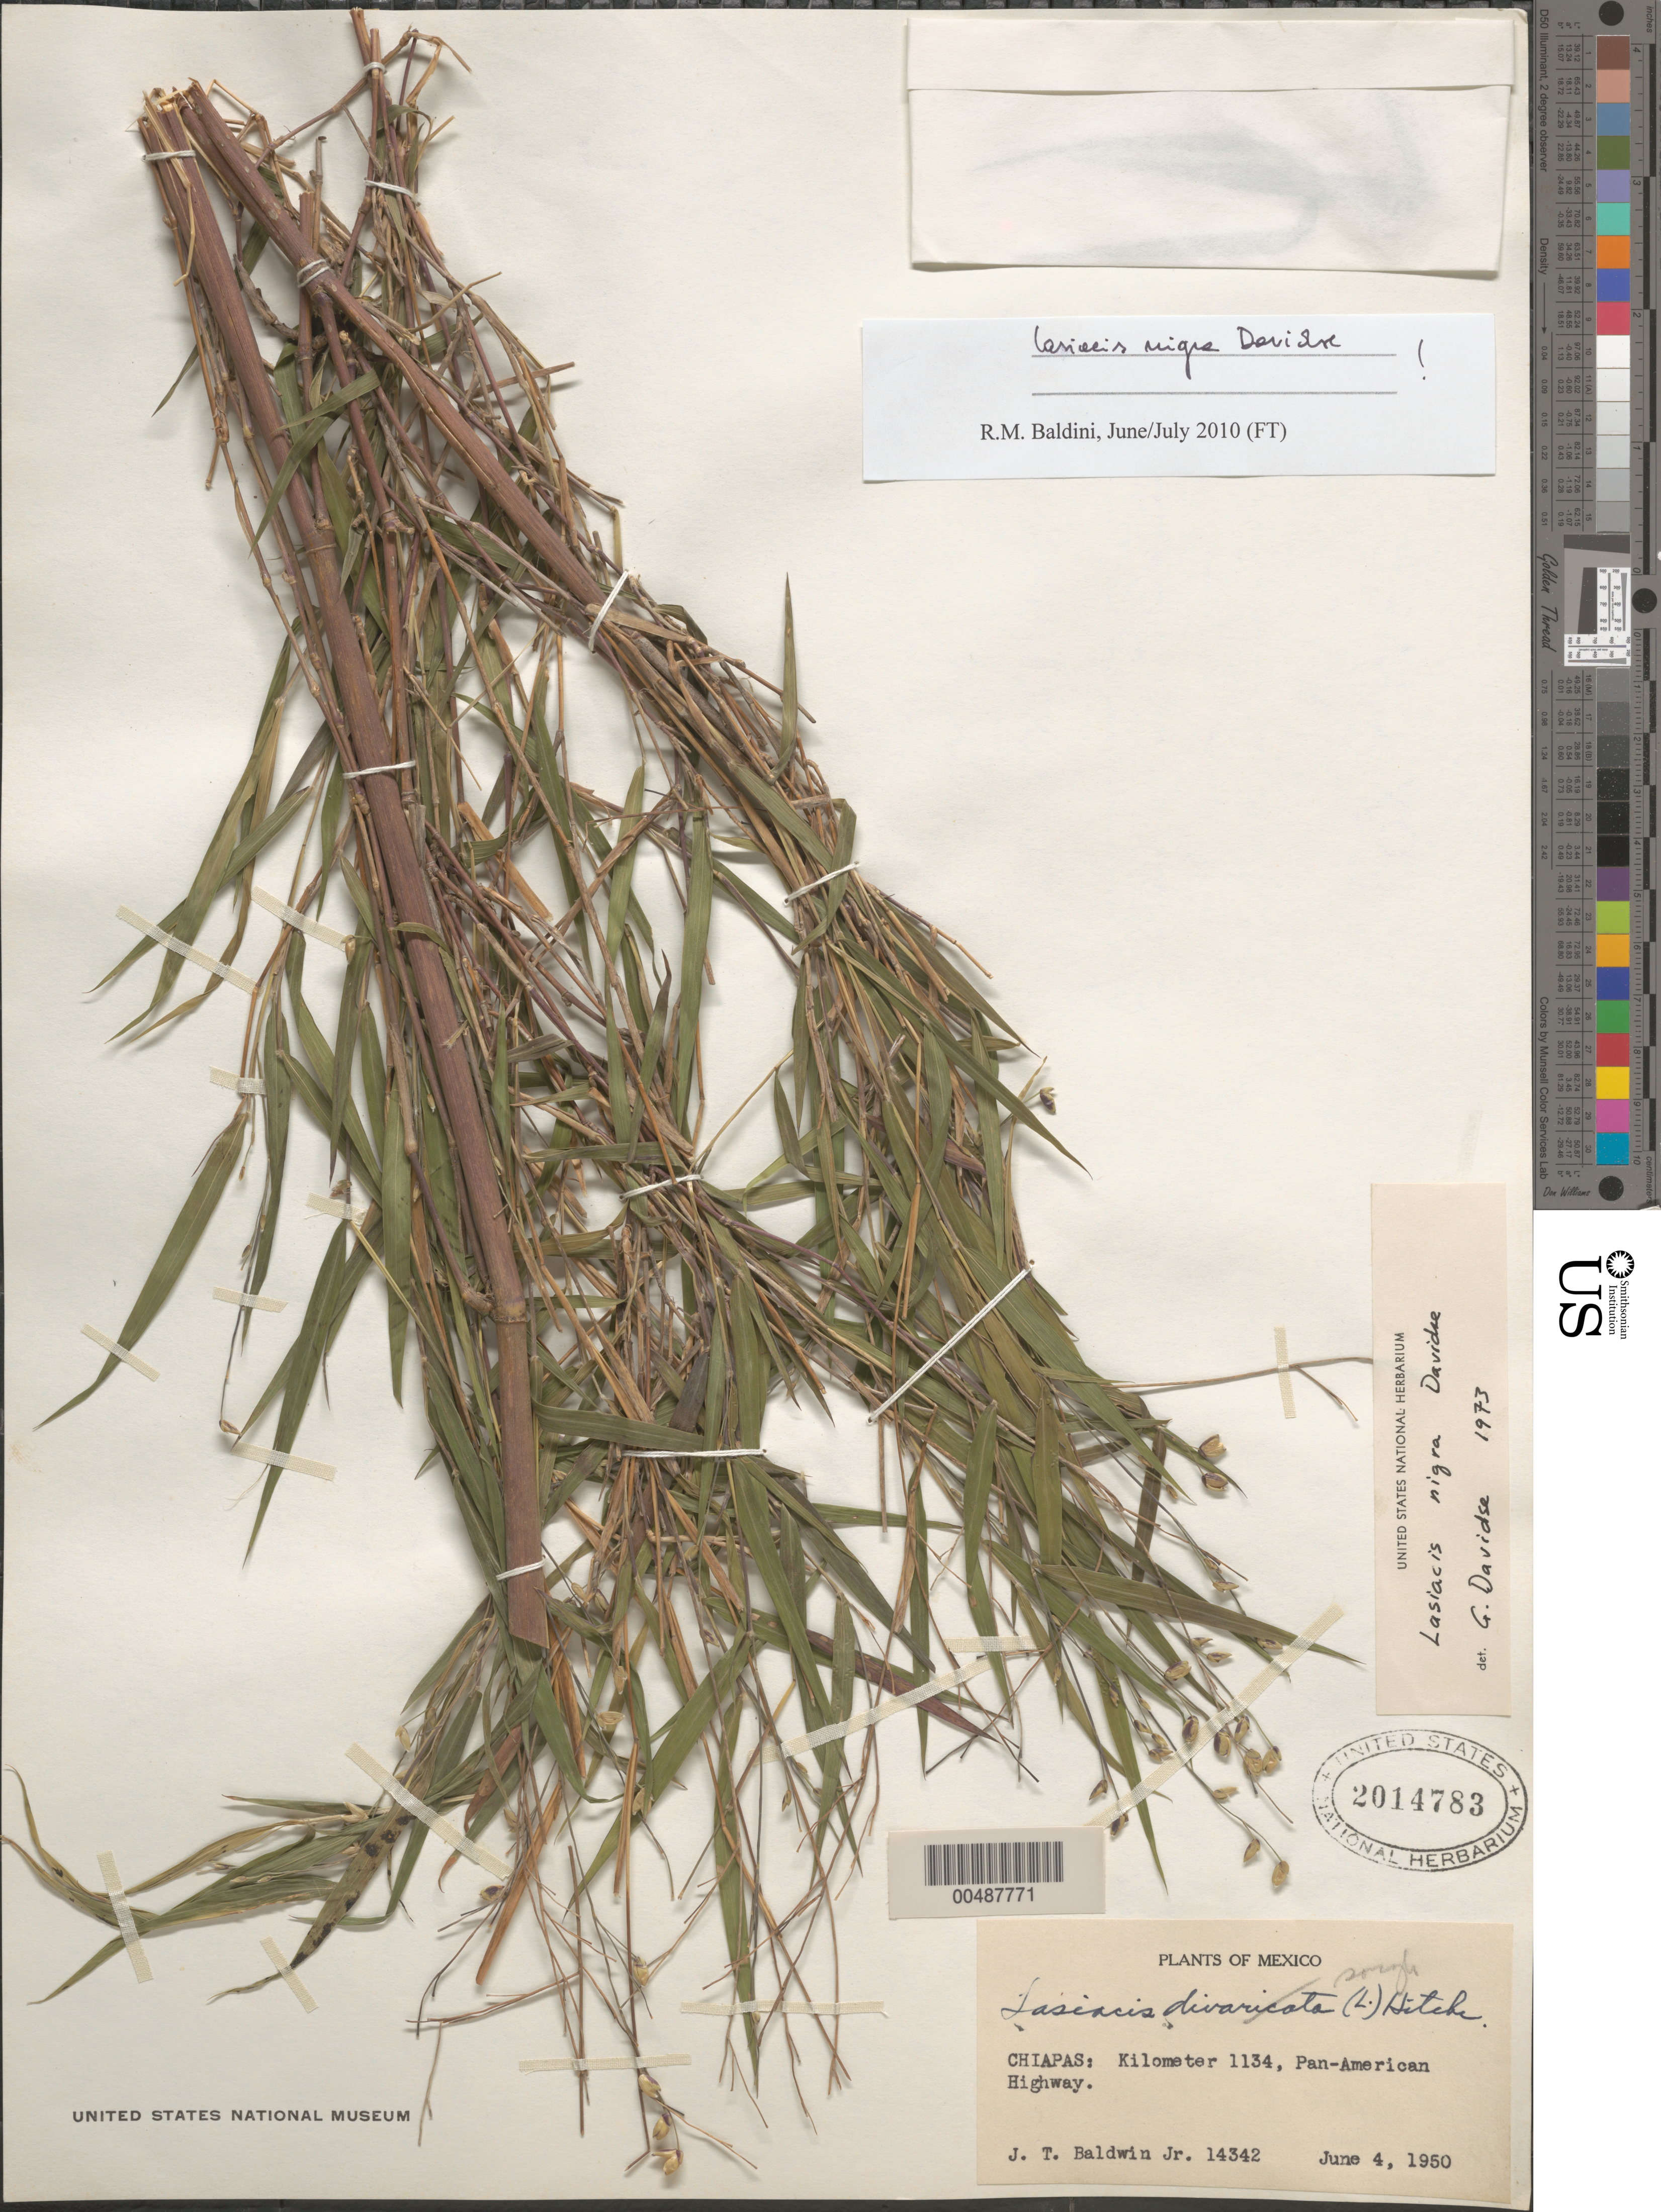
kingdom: Plantae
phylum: Tracheophyta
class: Liliopsida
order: Poales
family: Poaceae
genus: Lasiacis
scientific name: Lasiacis divaricata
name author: (L.) Hitchc.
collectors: J. T. Baldwin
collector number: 14342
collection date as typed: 4 Jun 1950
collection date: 1950-06-04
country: Mexico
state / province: Chiapas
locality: Km 1134, Pan-American Hwy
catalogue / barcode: US 2014783